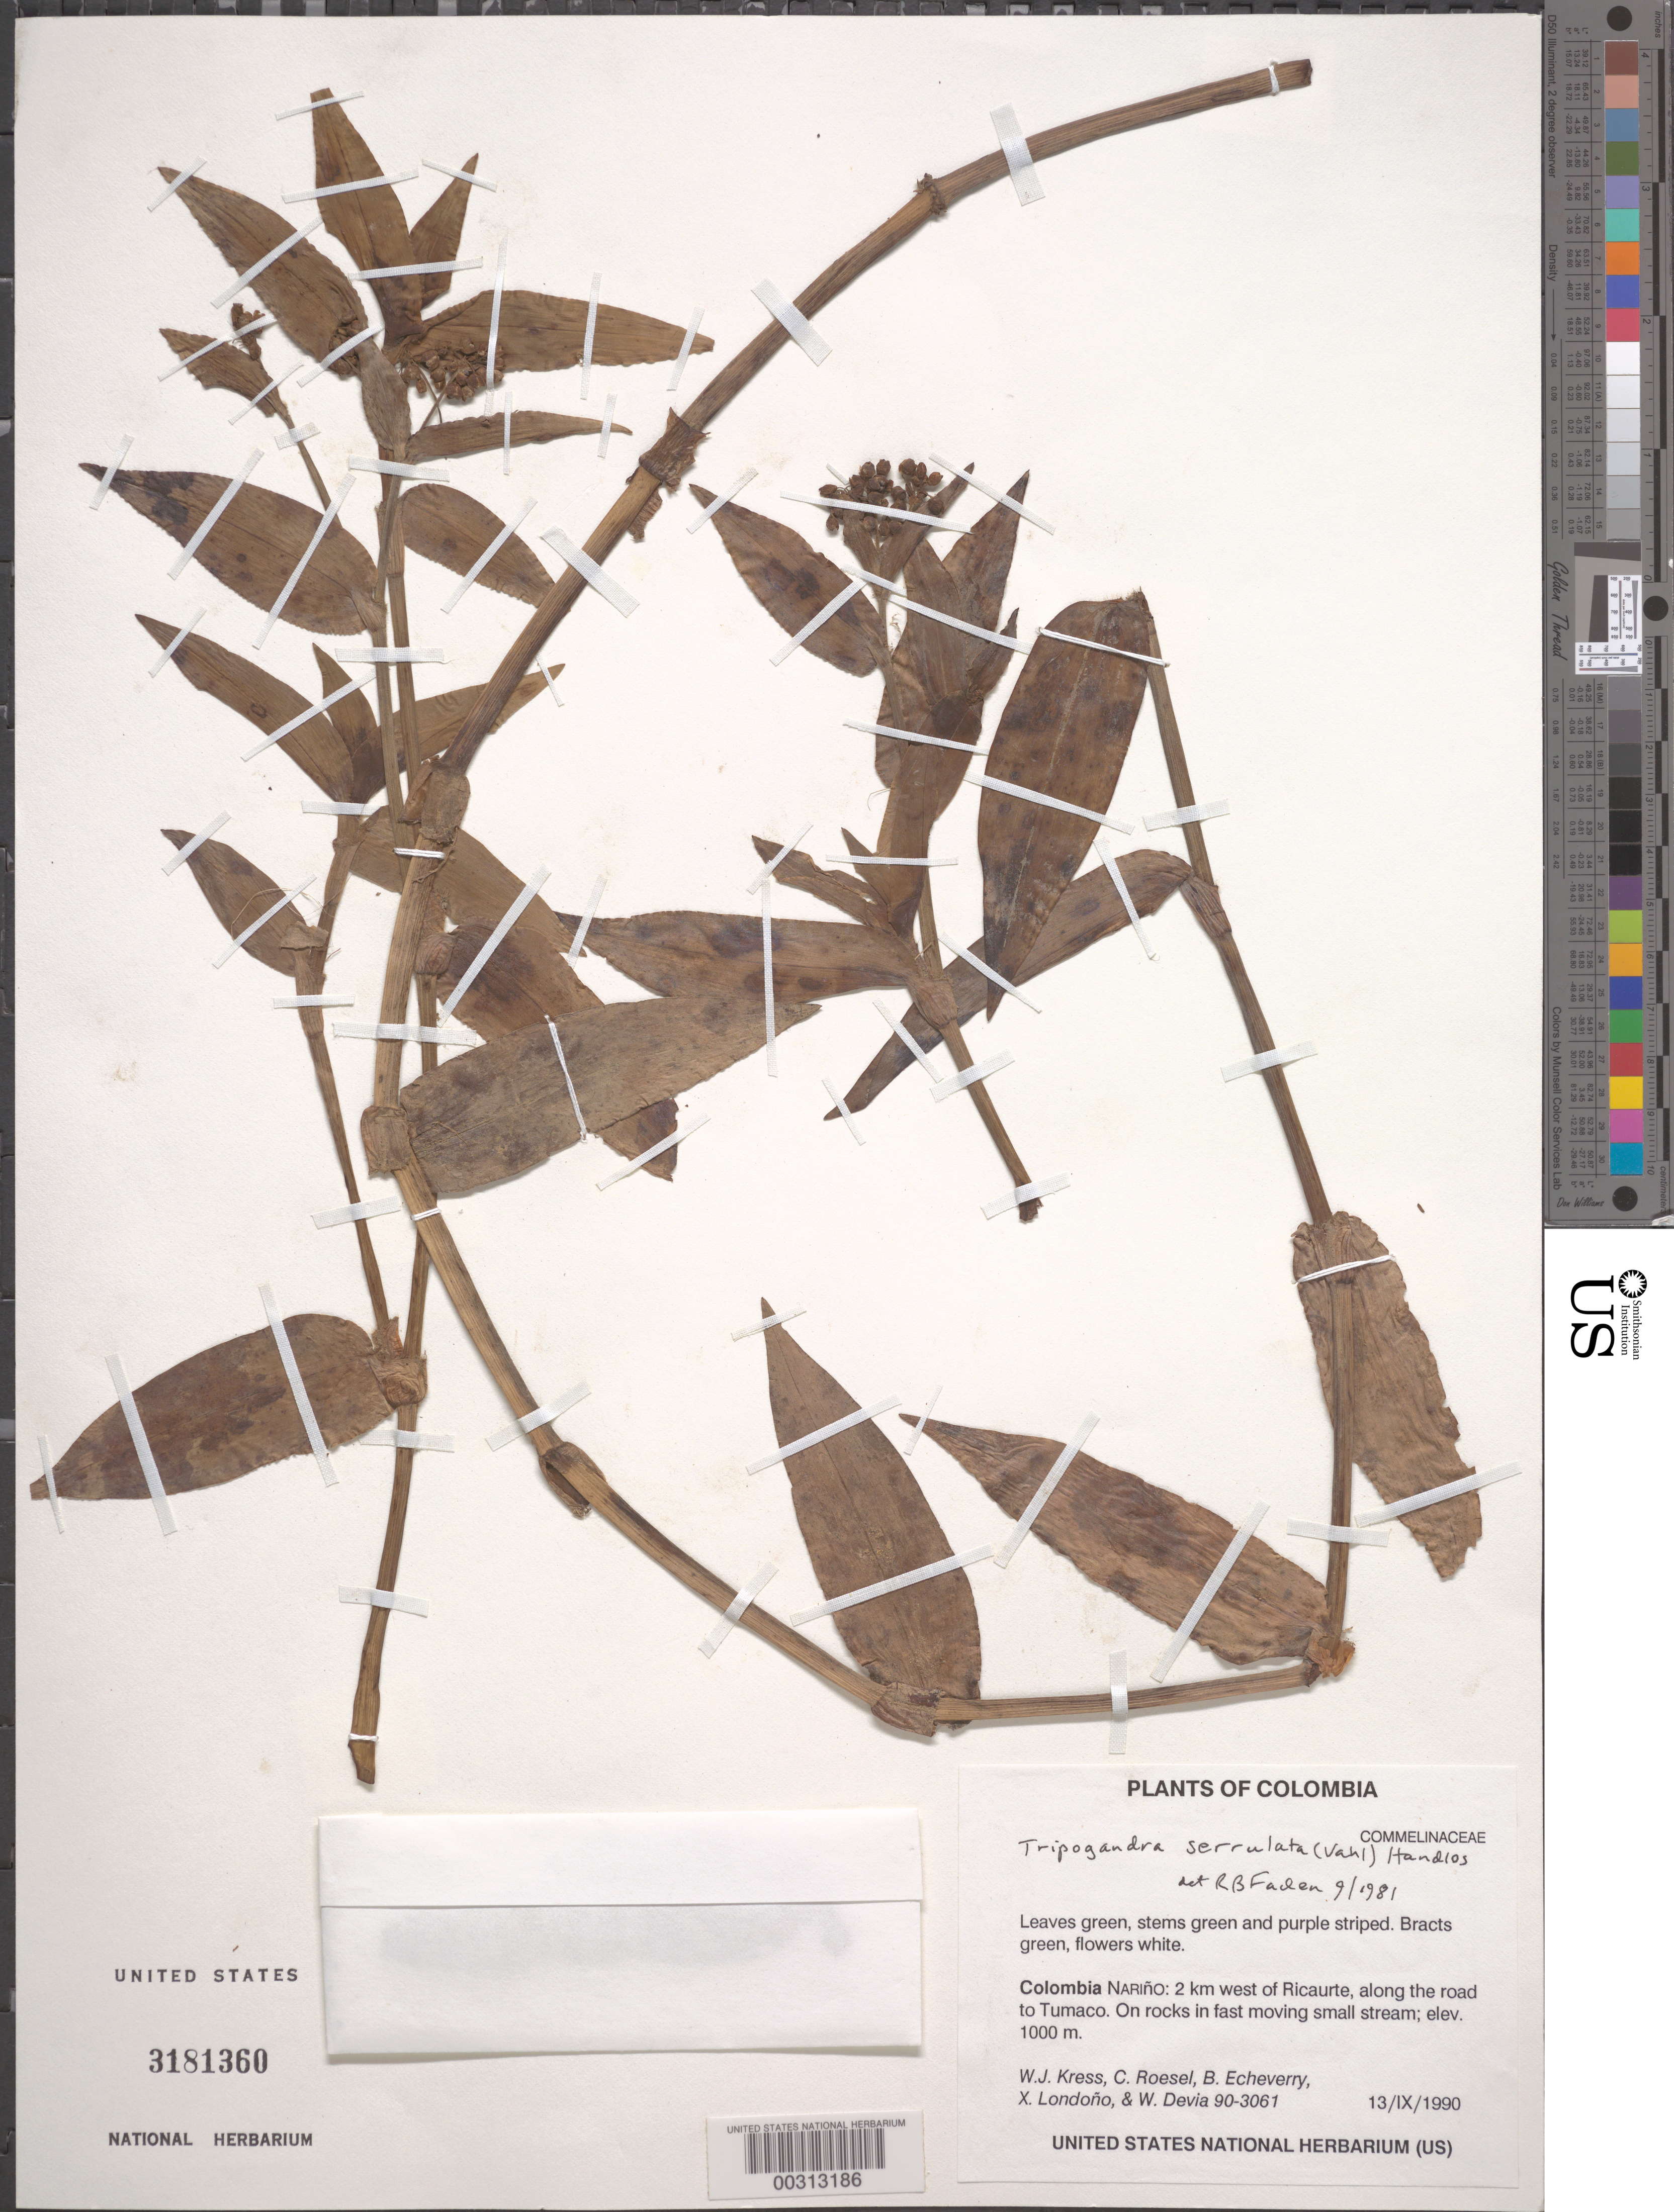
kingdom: Plantae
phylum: Tracheophyta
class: Liliopsida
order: Commelinales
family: Commelinaceae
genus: Tripogandra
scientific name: Tripogandra serrulata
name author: (Vahl) Handlos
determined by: Faden, Robert B., (US), Smithsonian Institution - National Museum of Natural History (UNITED STATES)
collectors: W. J. Kress, C. S. Roesel, B. Echeverry, X. Londoño & W. Devia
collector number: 90-3061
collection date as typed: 13 Sep 1990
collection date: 1990-09-13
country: Colombia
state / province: Nariño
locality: Ricaurte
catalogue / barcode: US 3181360